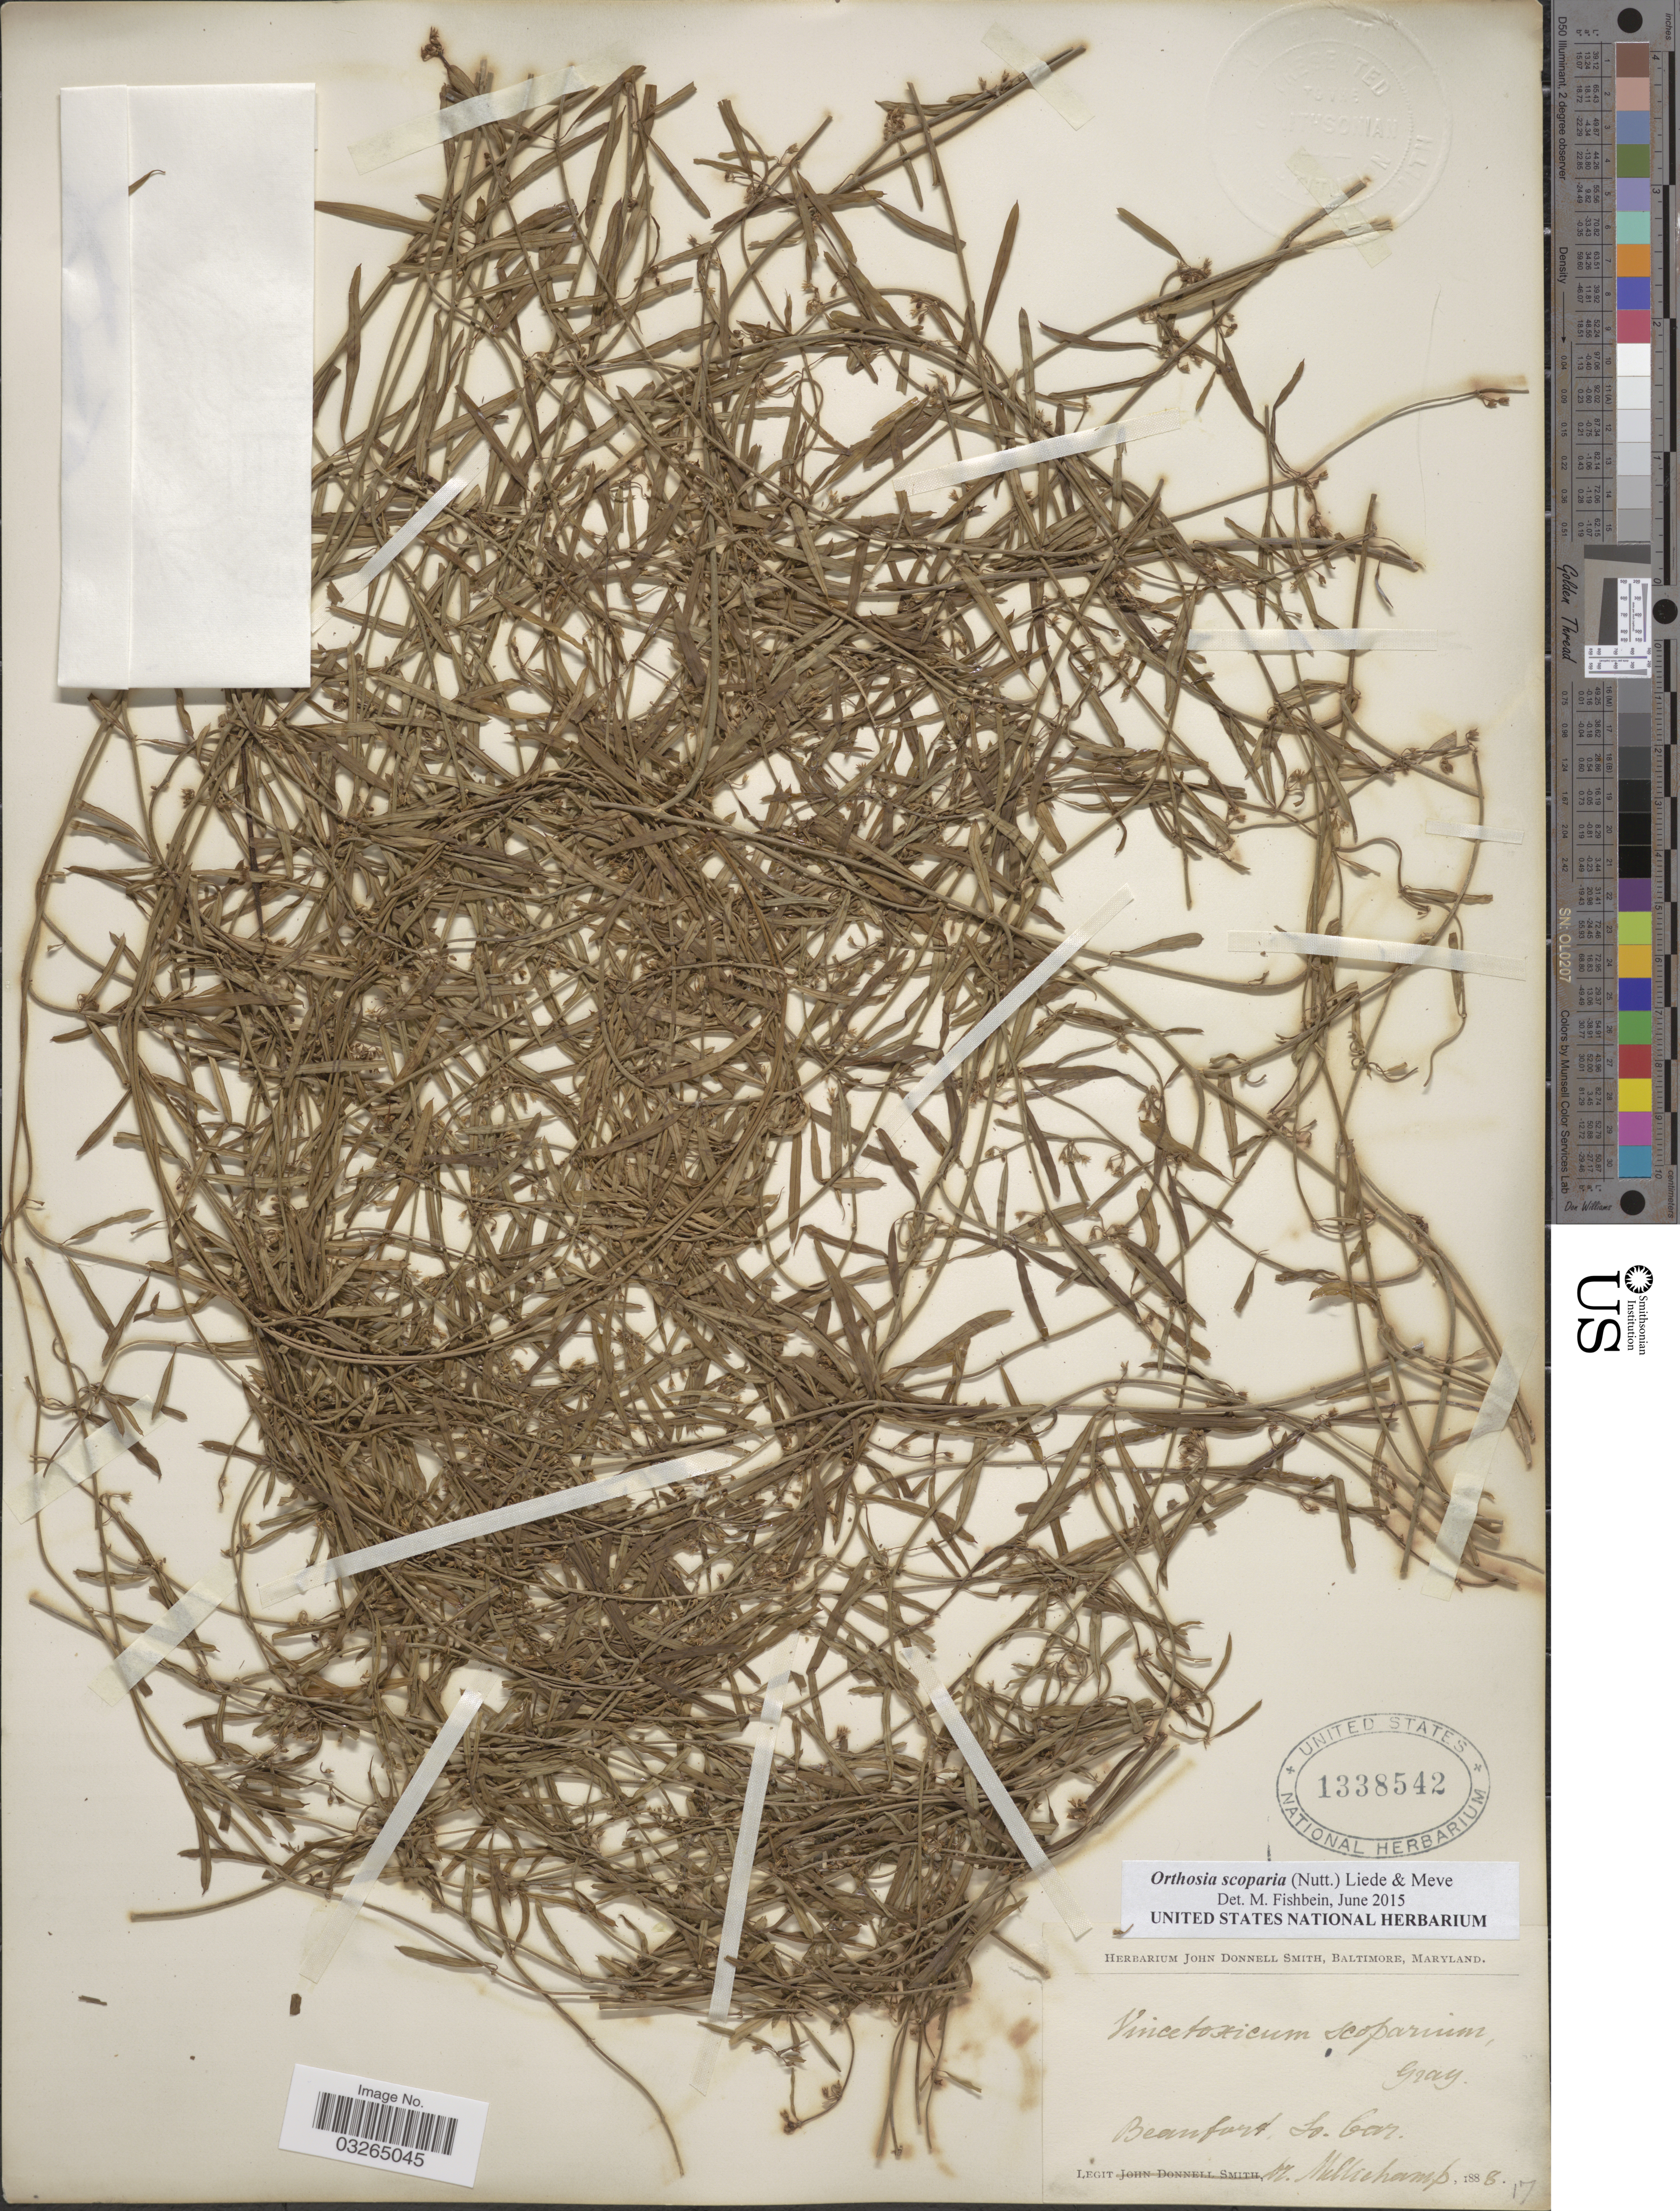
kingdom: Plantae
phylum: Tracheophyta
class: Magnoliopsida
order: Gentianales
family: Apocynaceae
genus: Orthosia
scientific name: Orthosia scoparia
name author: (Nutt.) Liede & Meve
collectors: -. Mellichamp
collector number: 17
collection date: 1888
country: United States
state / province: South Carolina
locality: Beaufort, So. Car.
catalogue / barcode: US 1338542